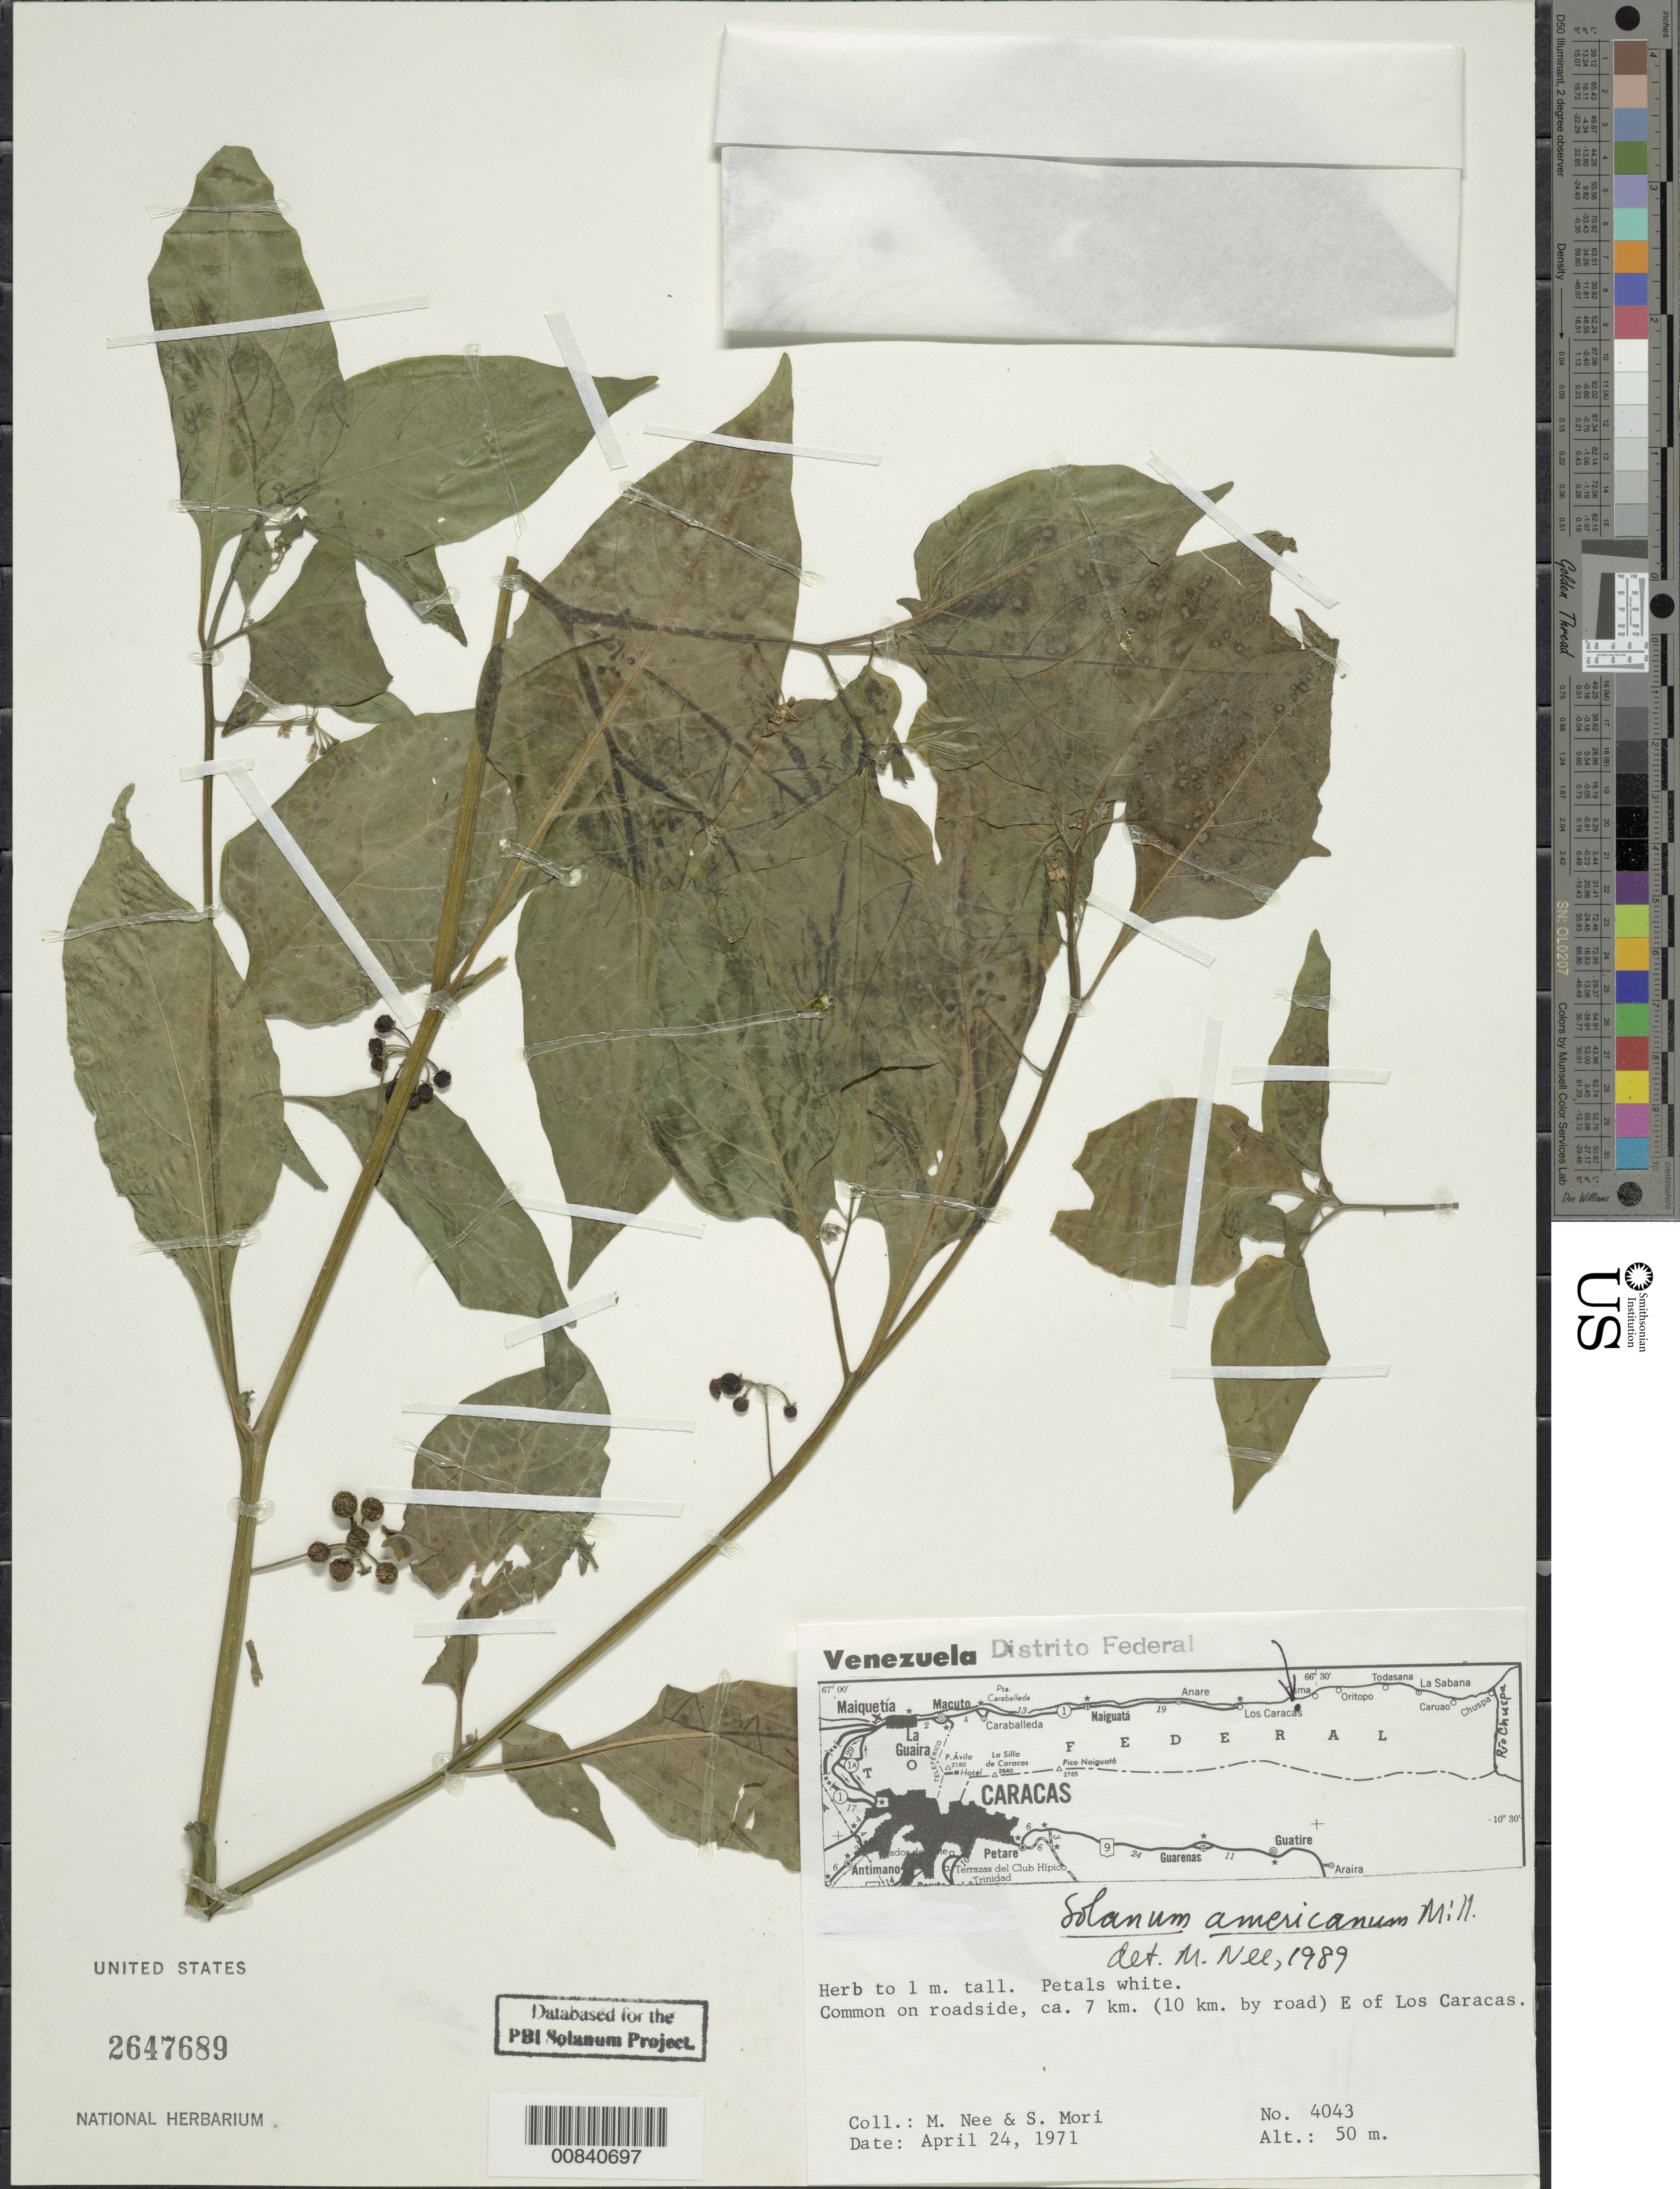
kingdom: Plantae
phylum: Tracheophyta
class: Magnoliopsida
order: Solanales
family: Solanaceae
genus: Solanum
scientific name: Solanum americanum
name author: Mill.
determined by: Nee, Michael H.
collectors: M. Nee & S. Mori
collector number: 4043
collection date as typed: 24 Apr 1971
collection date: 1971-04-24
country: Venezuela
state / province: Vargas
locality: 7 km. (10 km. by road) E of Los Caracas.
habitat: Common on roadside.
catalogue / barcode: US 2647689